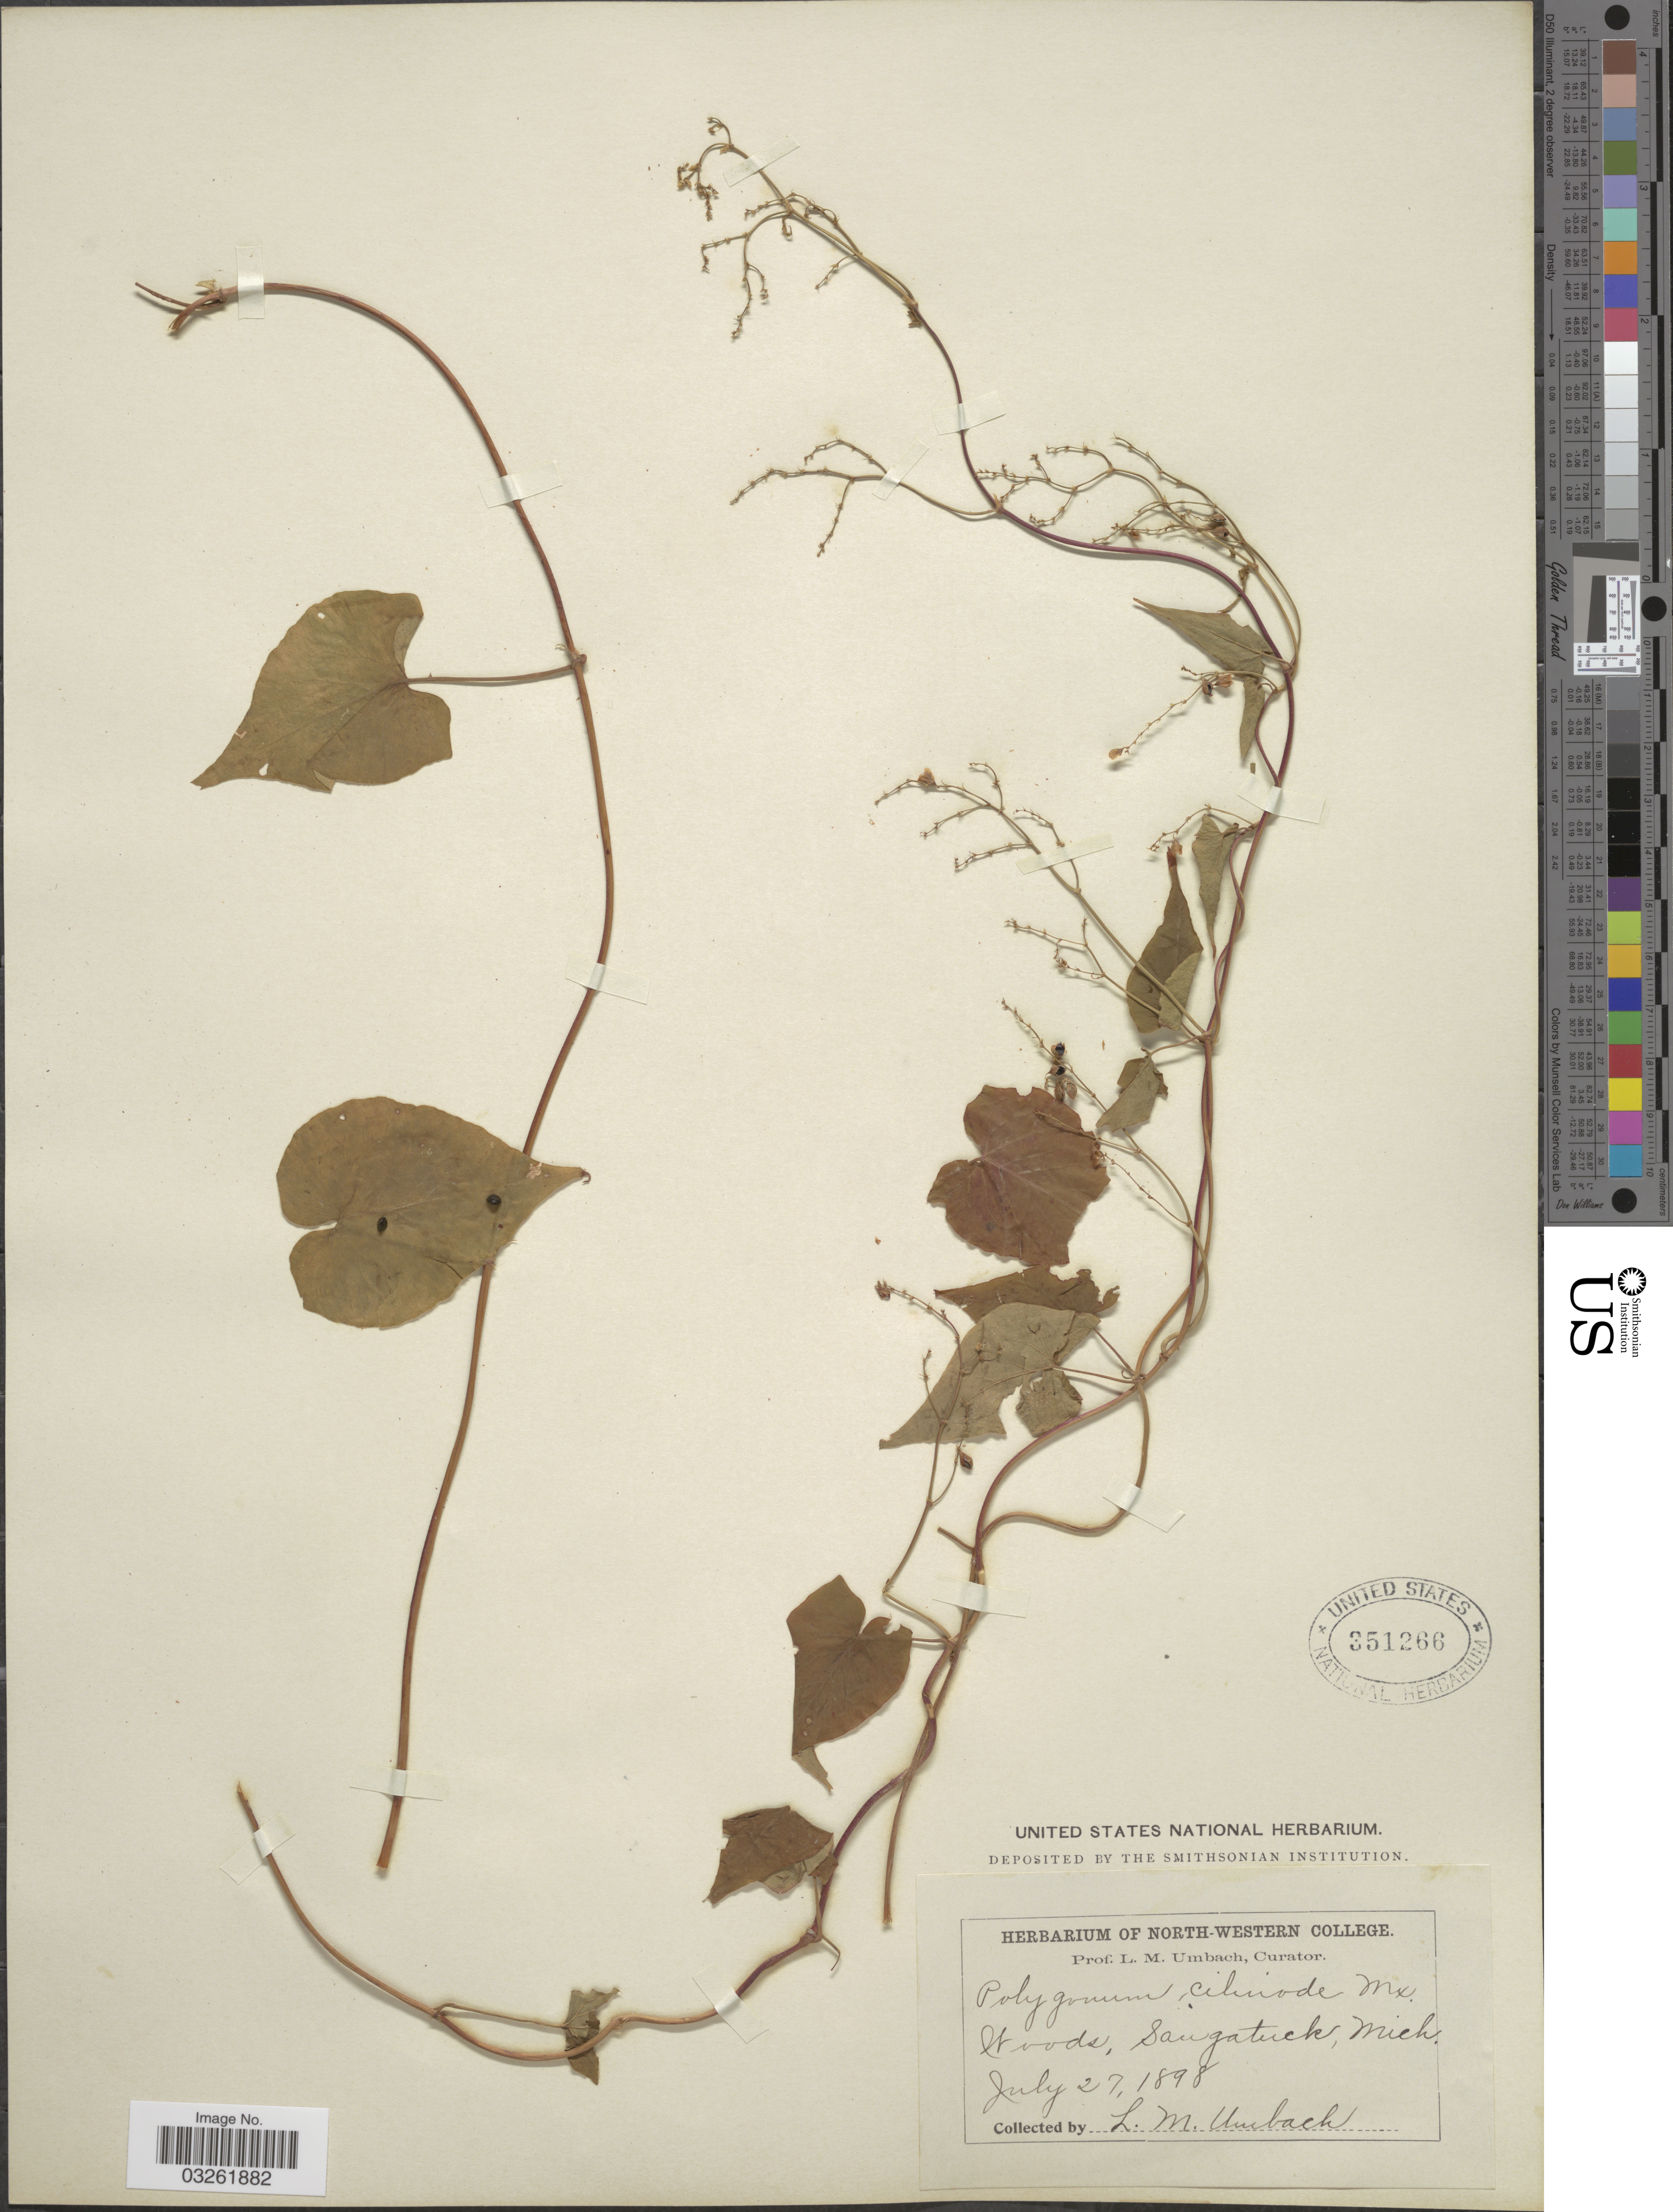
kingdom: Plantae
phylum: Tracheophyta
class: Magnoliopsida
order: Caryophyllales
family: Polygonaceae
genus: Fallopia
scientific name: Fallopia cilinodis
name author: (Michx.) Holub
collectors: L. M. Umbach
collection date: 1898-07-27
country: United States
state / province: Michigan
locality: Woods, Sangatuck, Mich.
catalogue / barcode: US 351266